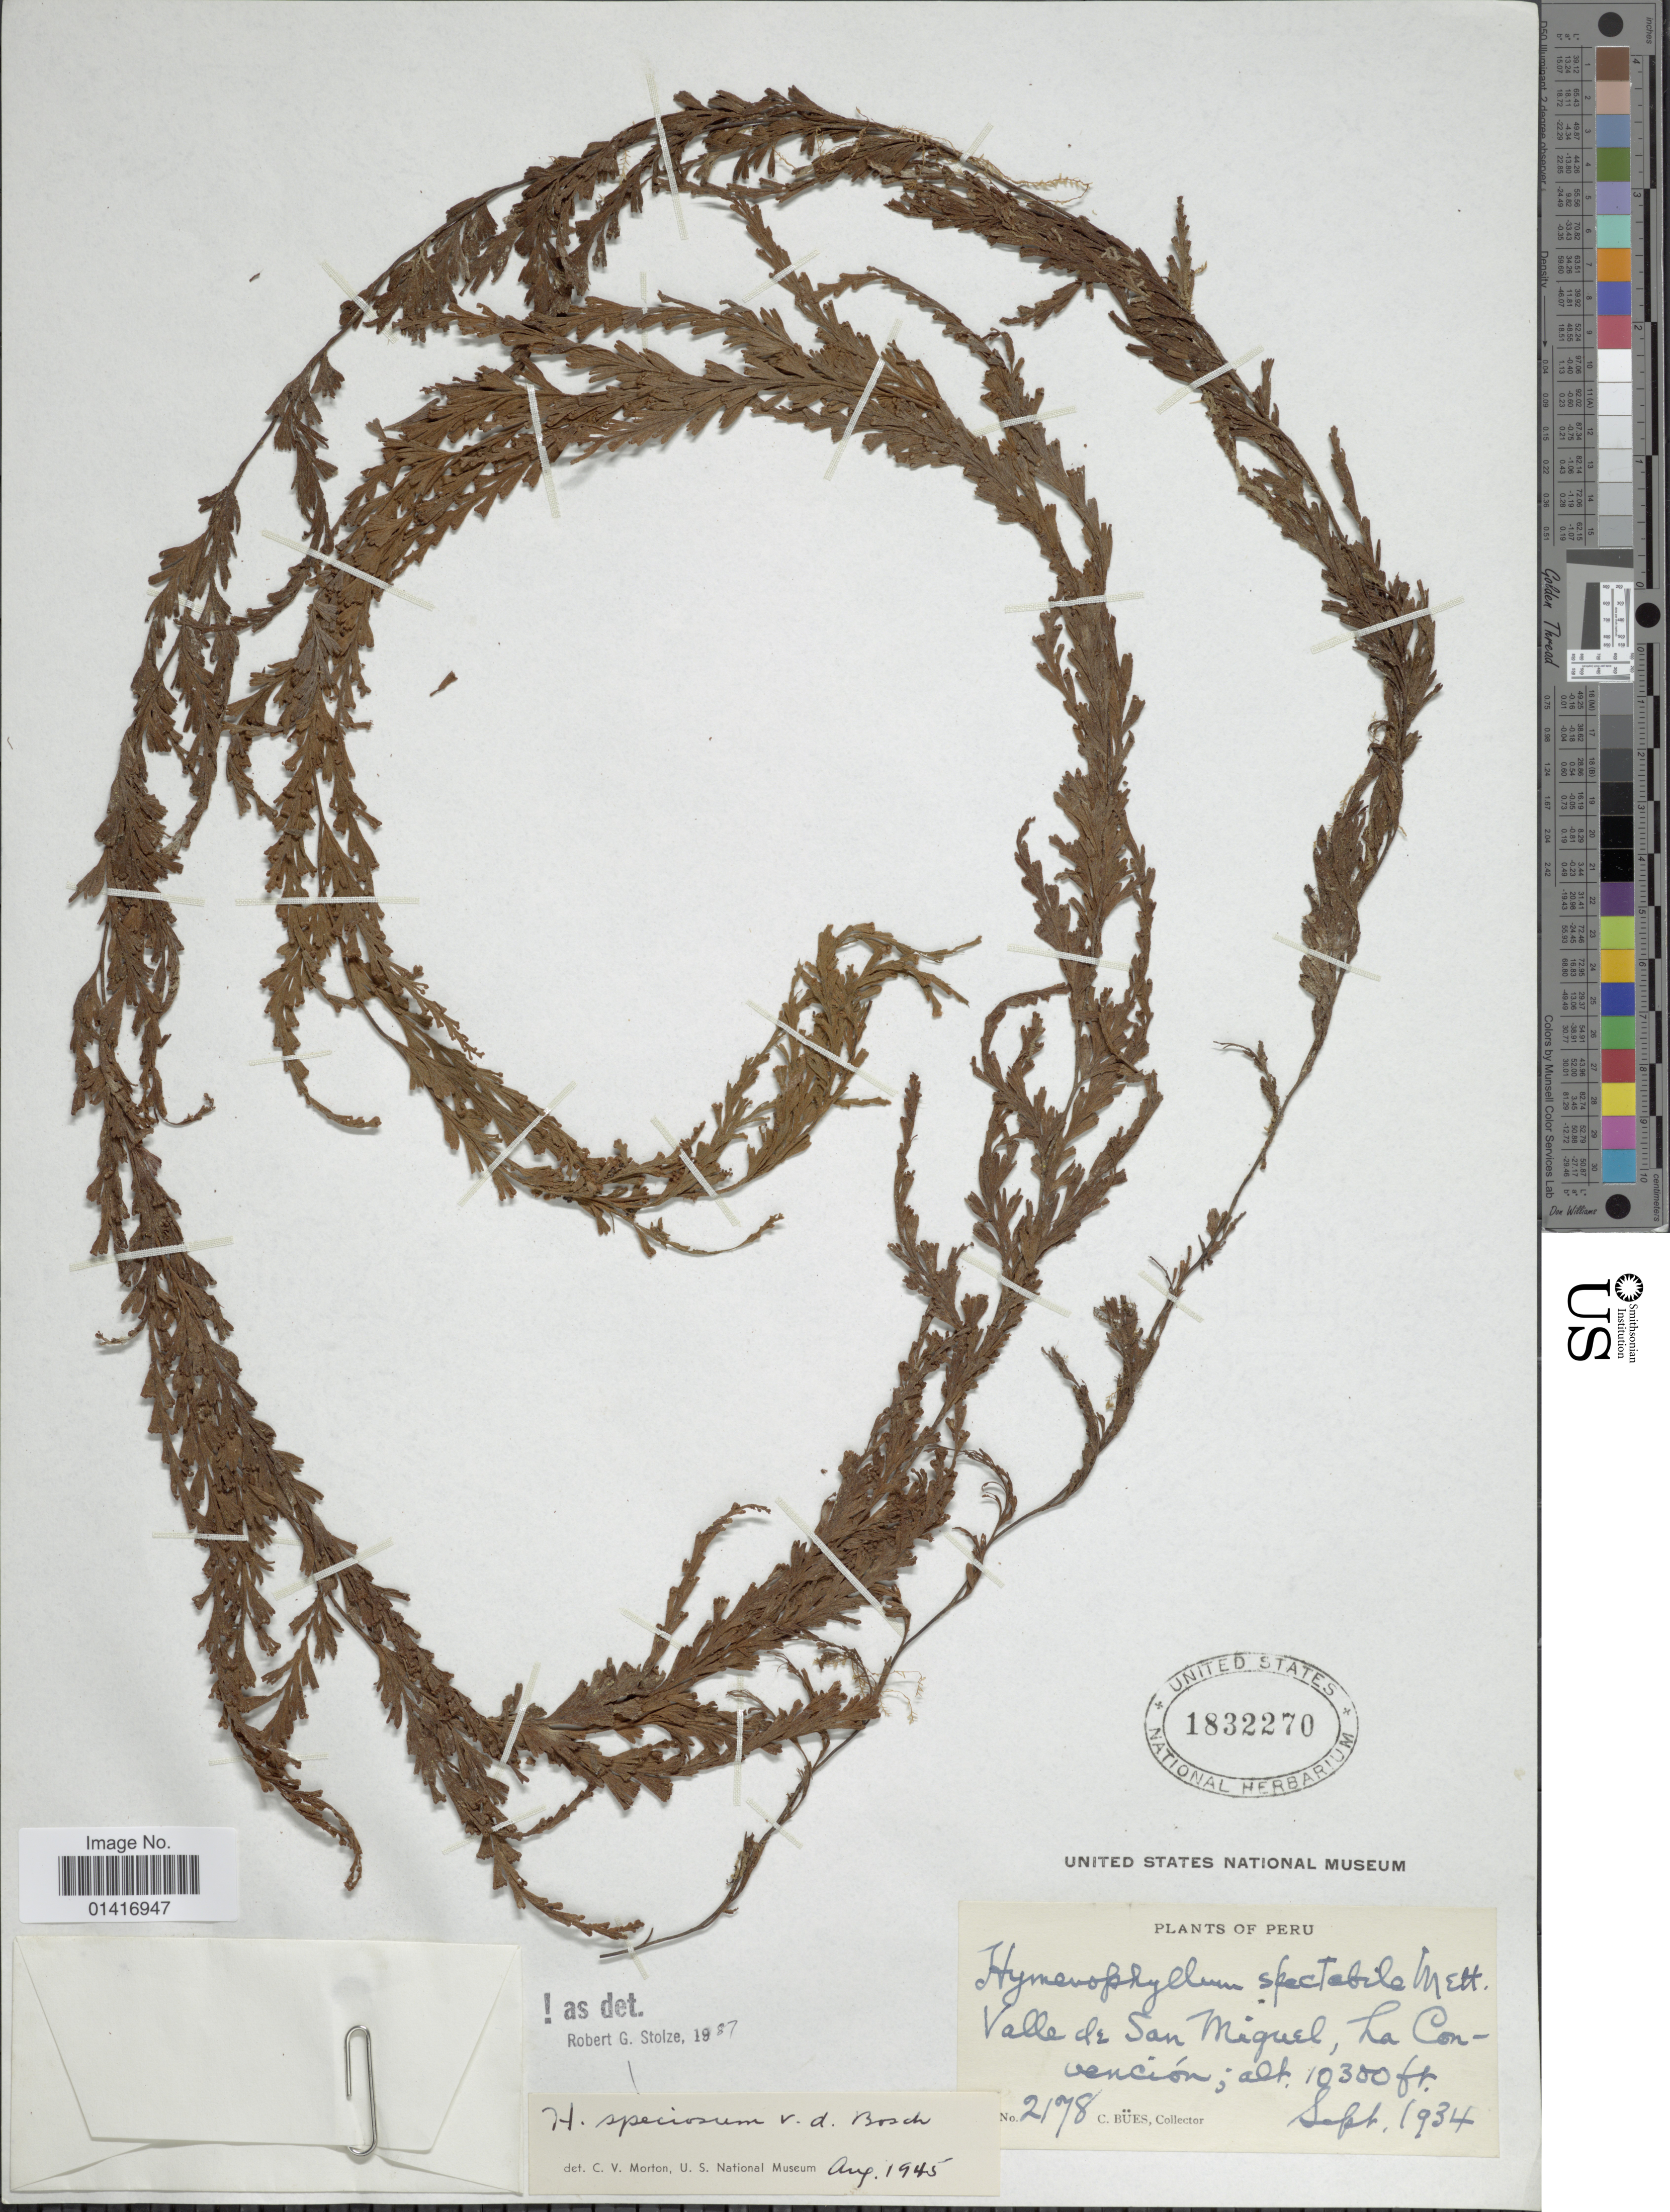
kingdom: Plantae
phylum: Tracheophyta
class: Polypodiopsida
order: Hymenophyllales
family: Hymenophyllaceae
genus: Hymenophyllum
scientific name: Hymenophyllum speciosum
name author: Bosch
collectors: C. Bues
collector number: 2178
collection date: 1934-09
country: Peru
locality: Calle de San Miguel, La Convención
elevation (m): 3139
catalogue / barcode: US 1832270